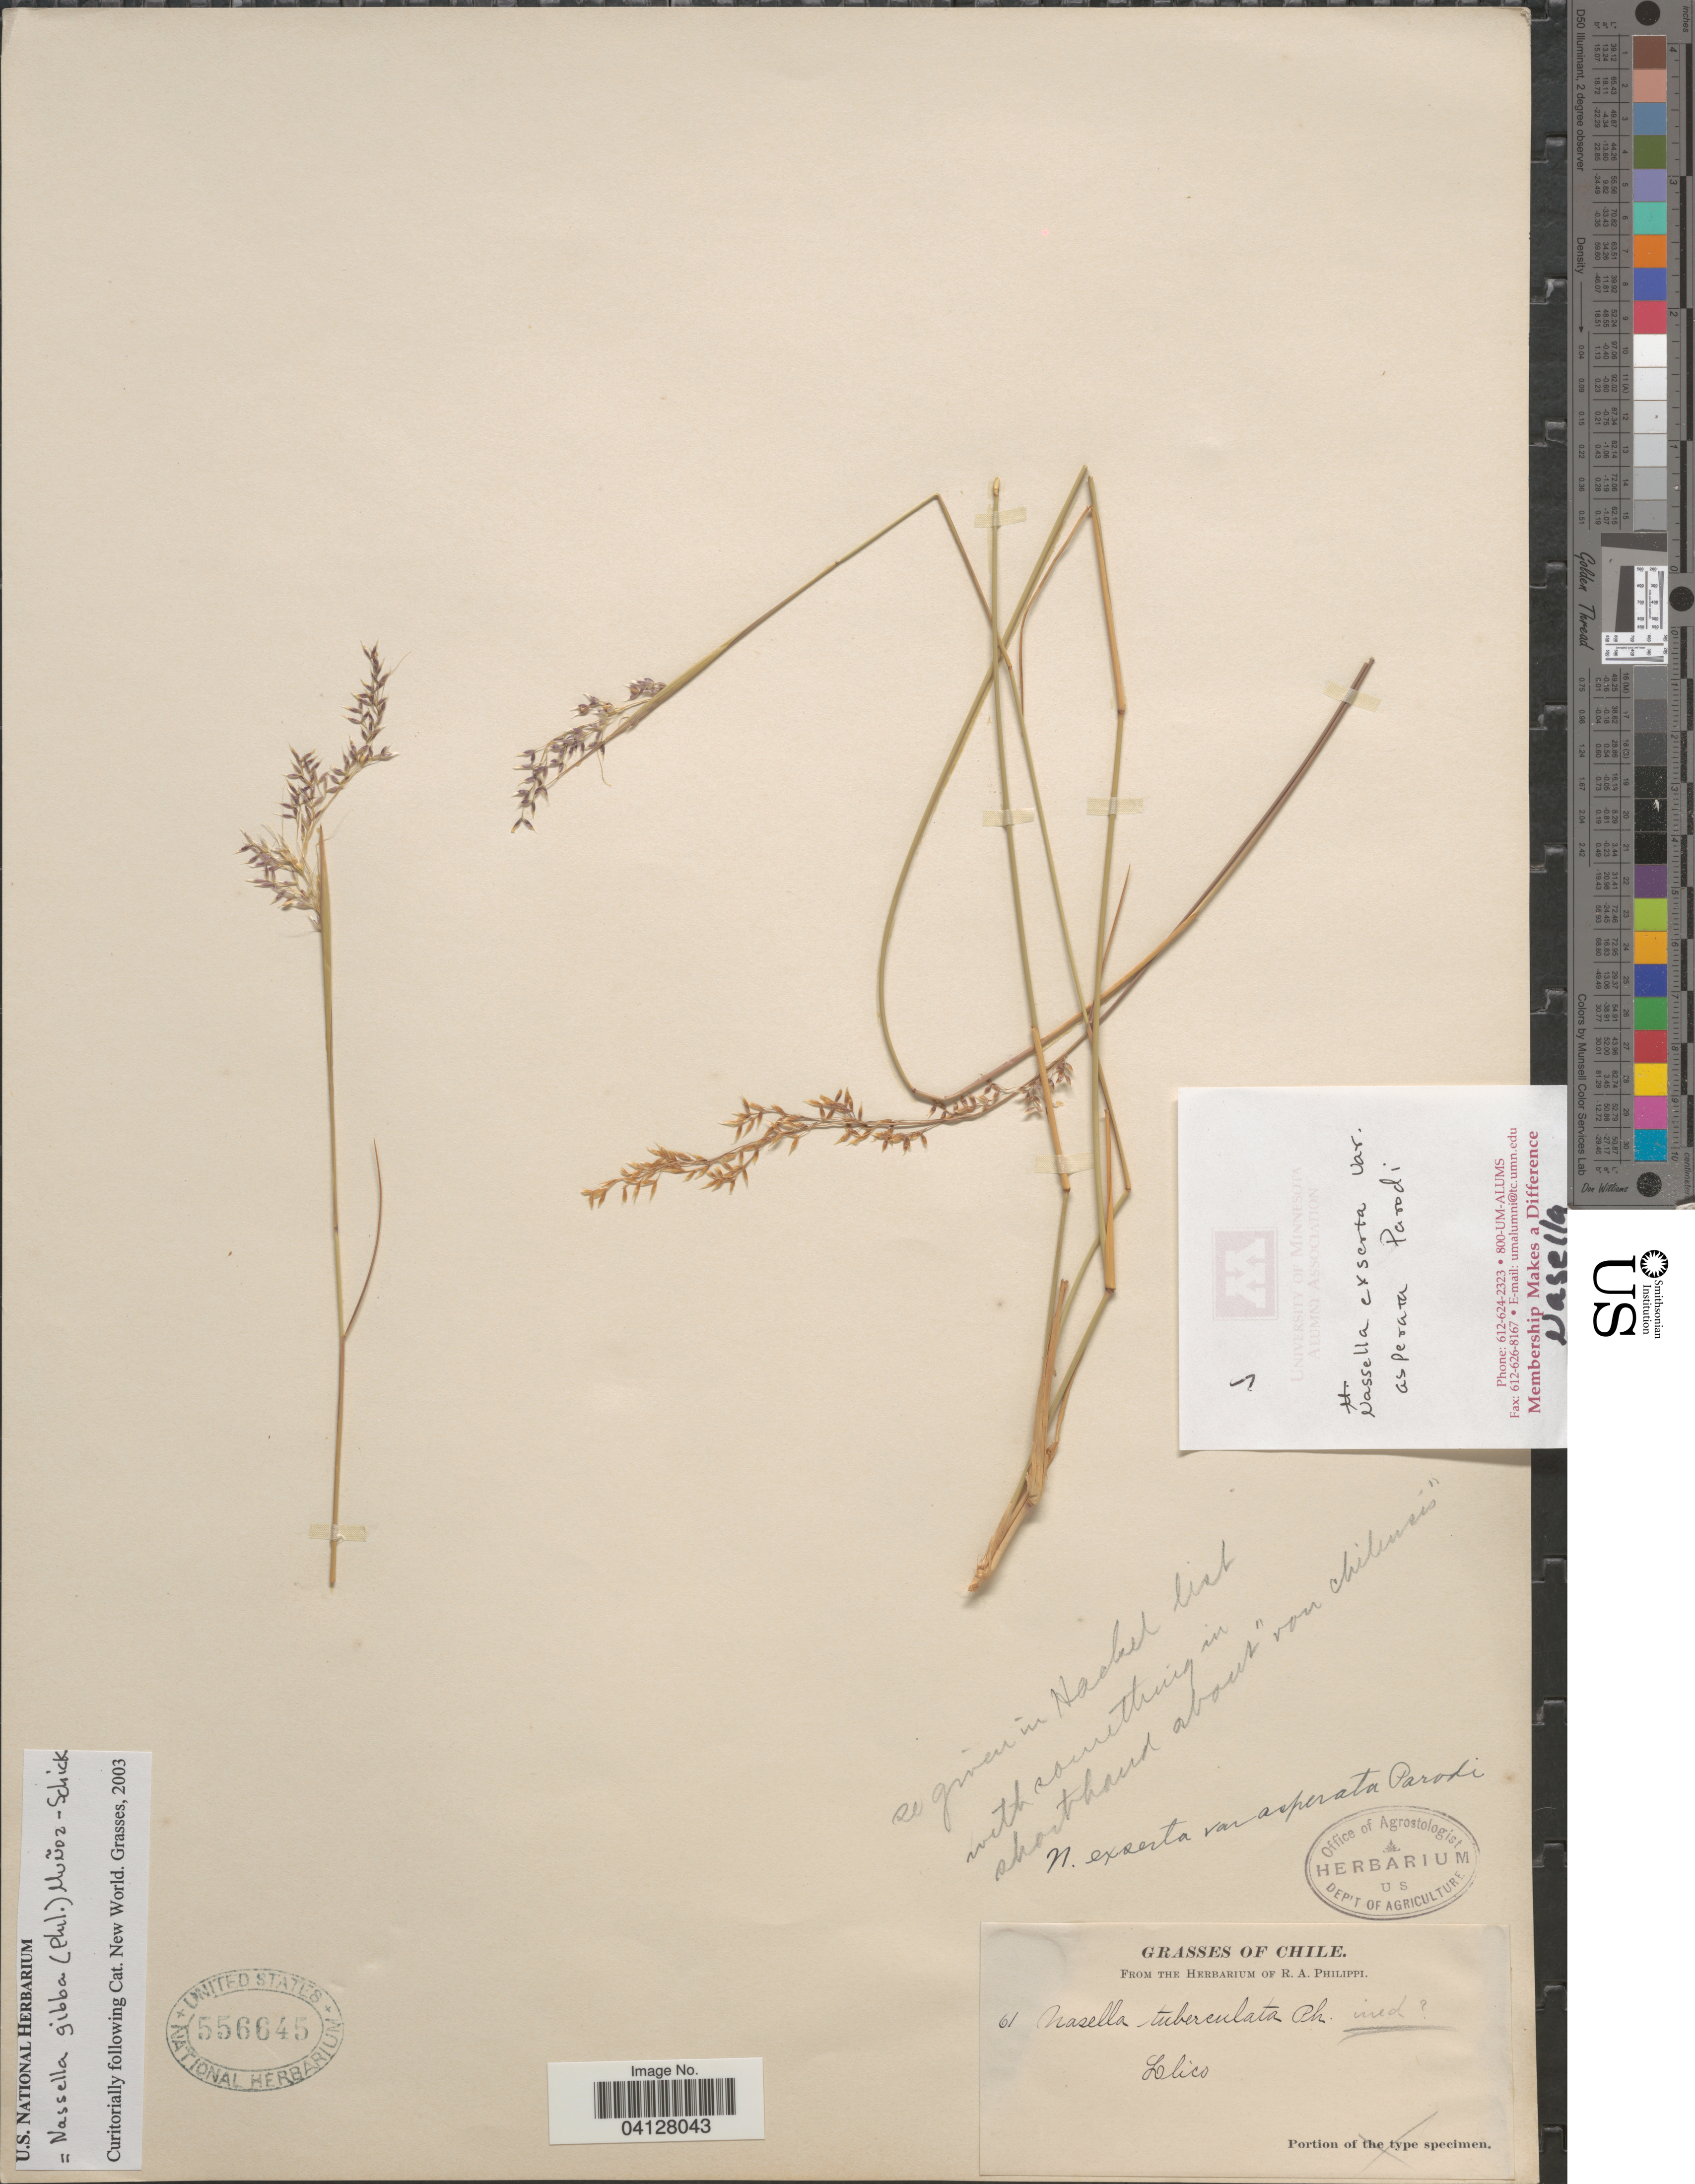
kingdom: Plantae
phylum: Tracheophyta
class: Liliopsida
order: Poales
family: Poaceae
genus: Nassella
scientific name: Nassella gibba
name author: (Phil.) Muñoz-Schick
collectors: ex. herb. R.A. Philippi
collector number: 61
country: Chile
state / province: Maule (VII)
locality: Llico.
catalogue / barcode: US 556645